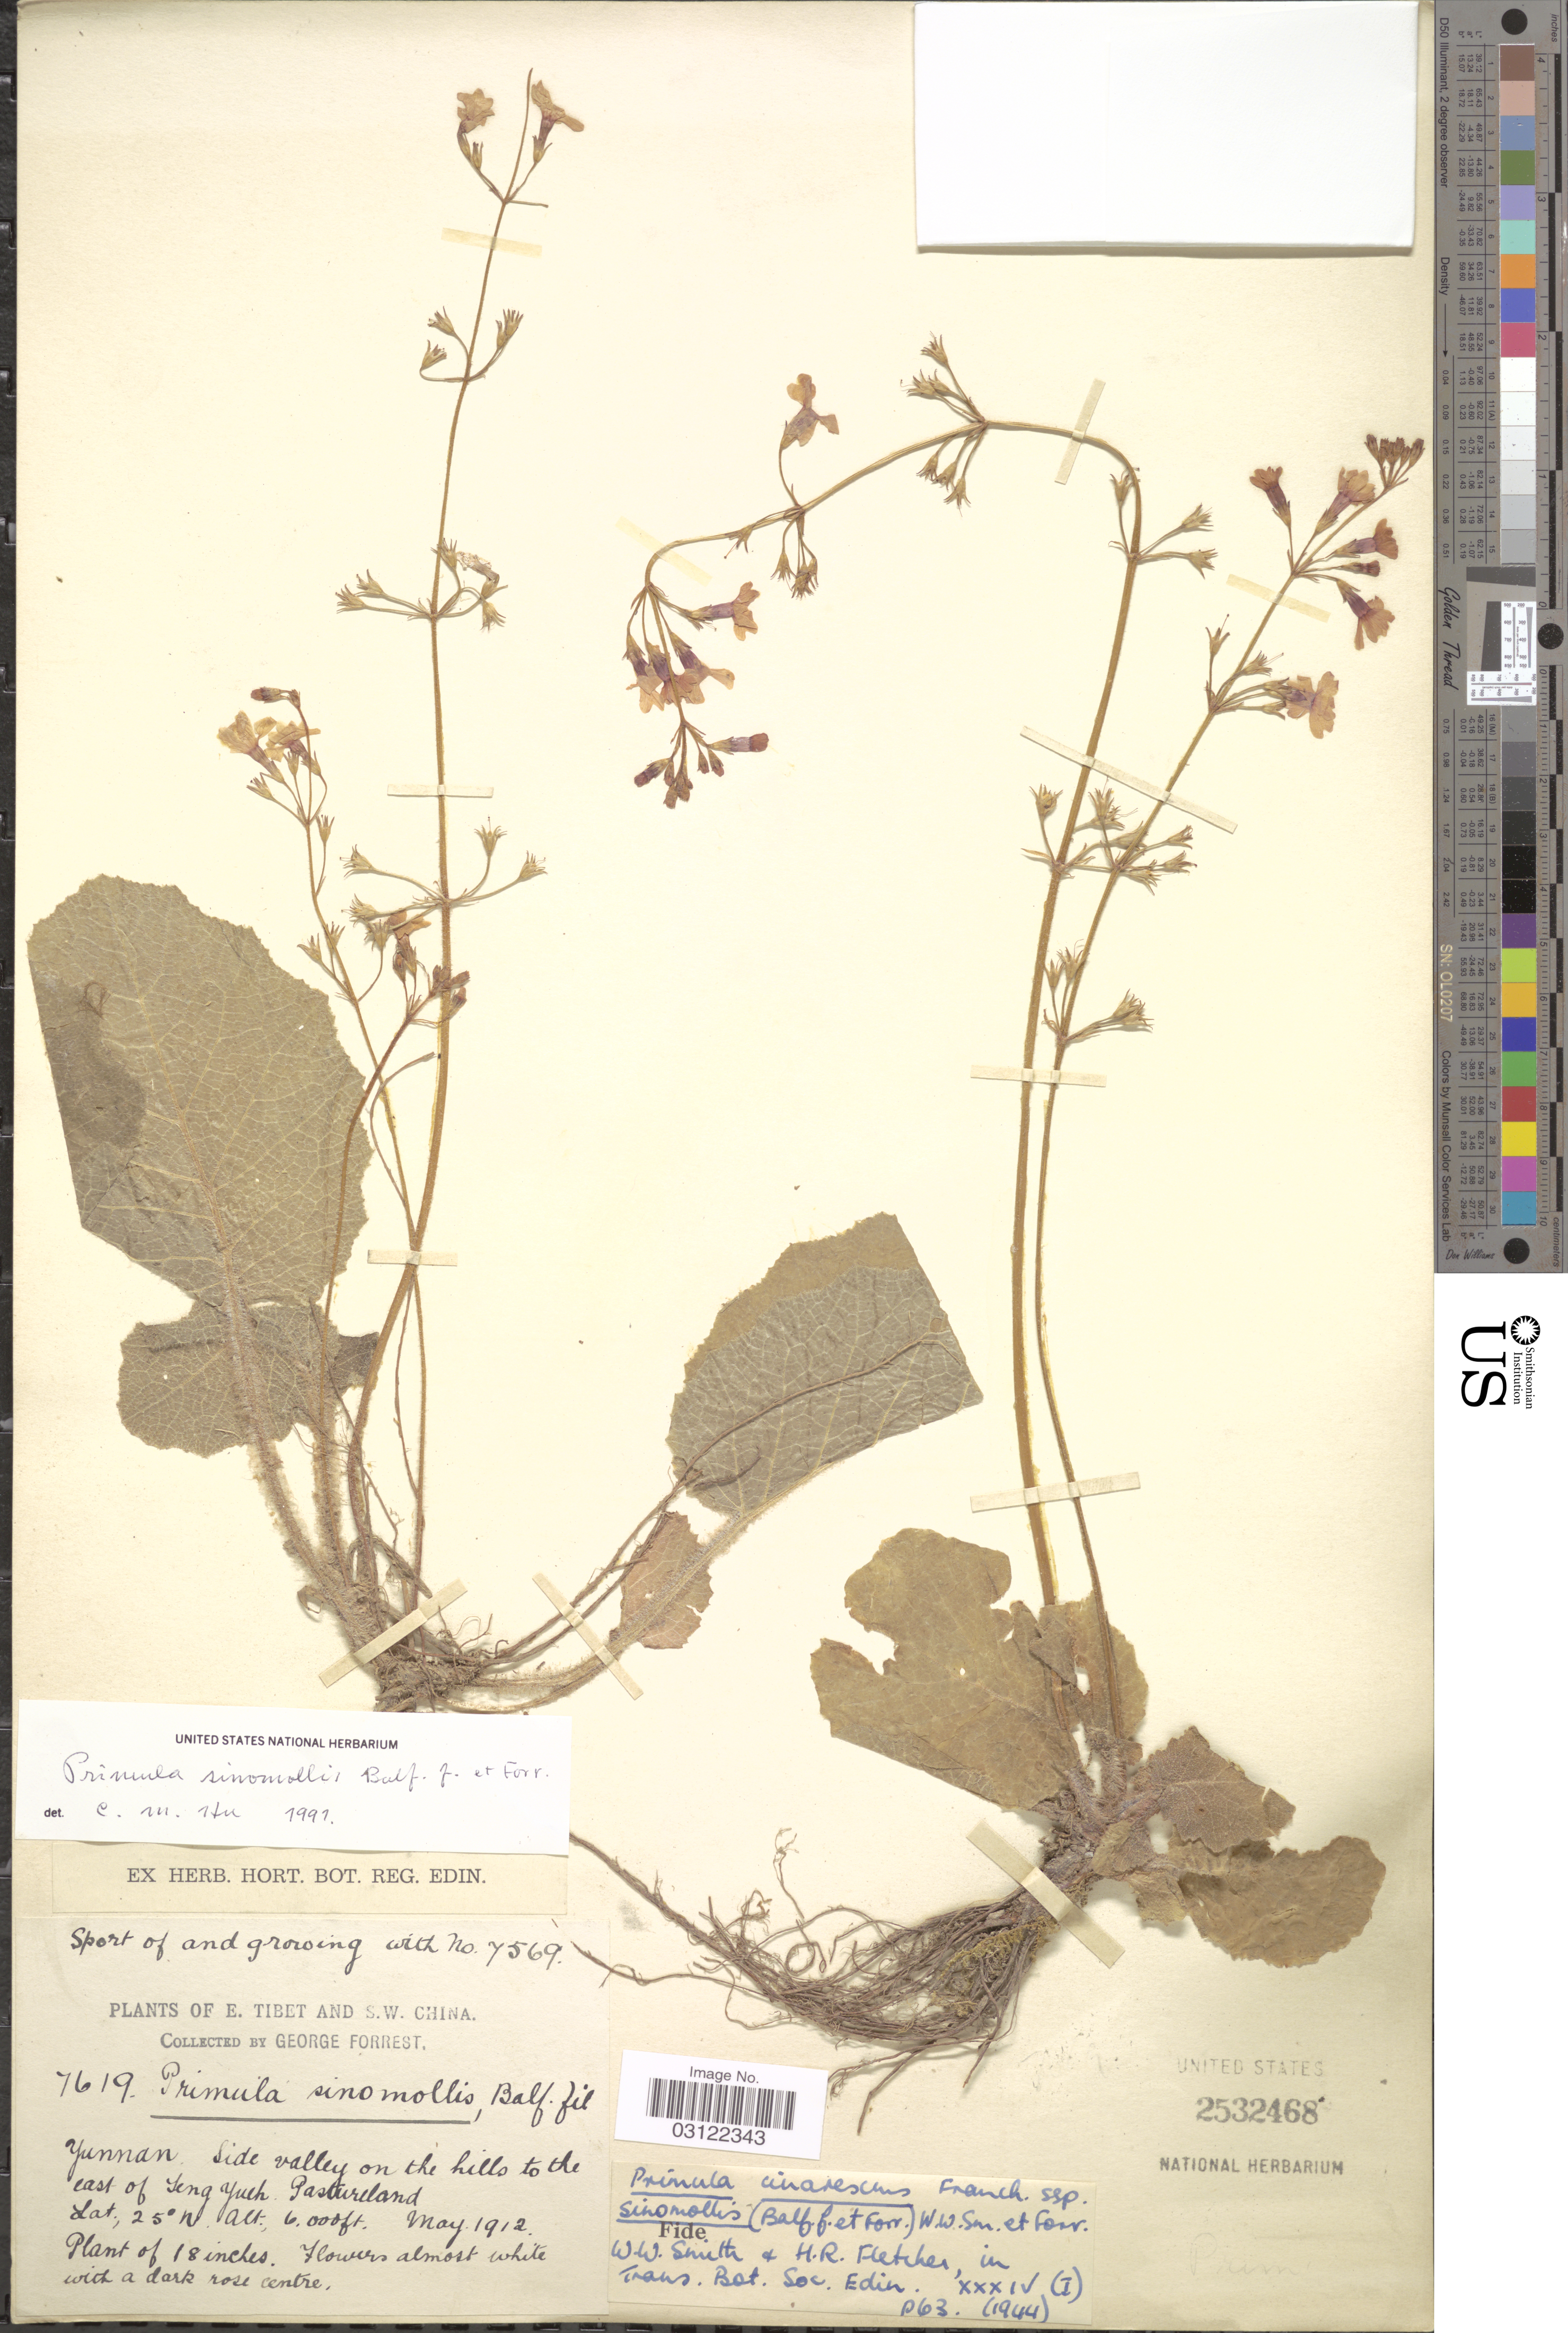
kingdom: Plantae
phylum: Tracheophyta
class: Magnoliopsida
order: Ericales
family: Primulaceae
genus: Primula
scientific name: Primula sinomollis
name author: Balf. f. & Forrest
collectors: G. Forrest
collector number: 7619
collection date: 1912-05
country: China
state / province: Yunnan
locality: S. W. China. Side Valley on the hills to the east of Teng [interpreted] Yueh [interpreted]. Pastureland.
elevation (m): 1829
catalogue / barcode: US 2532468